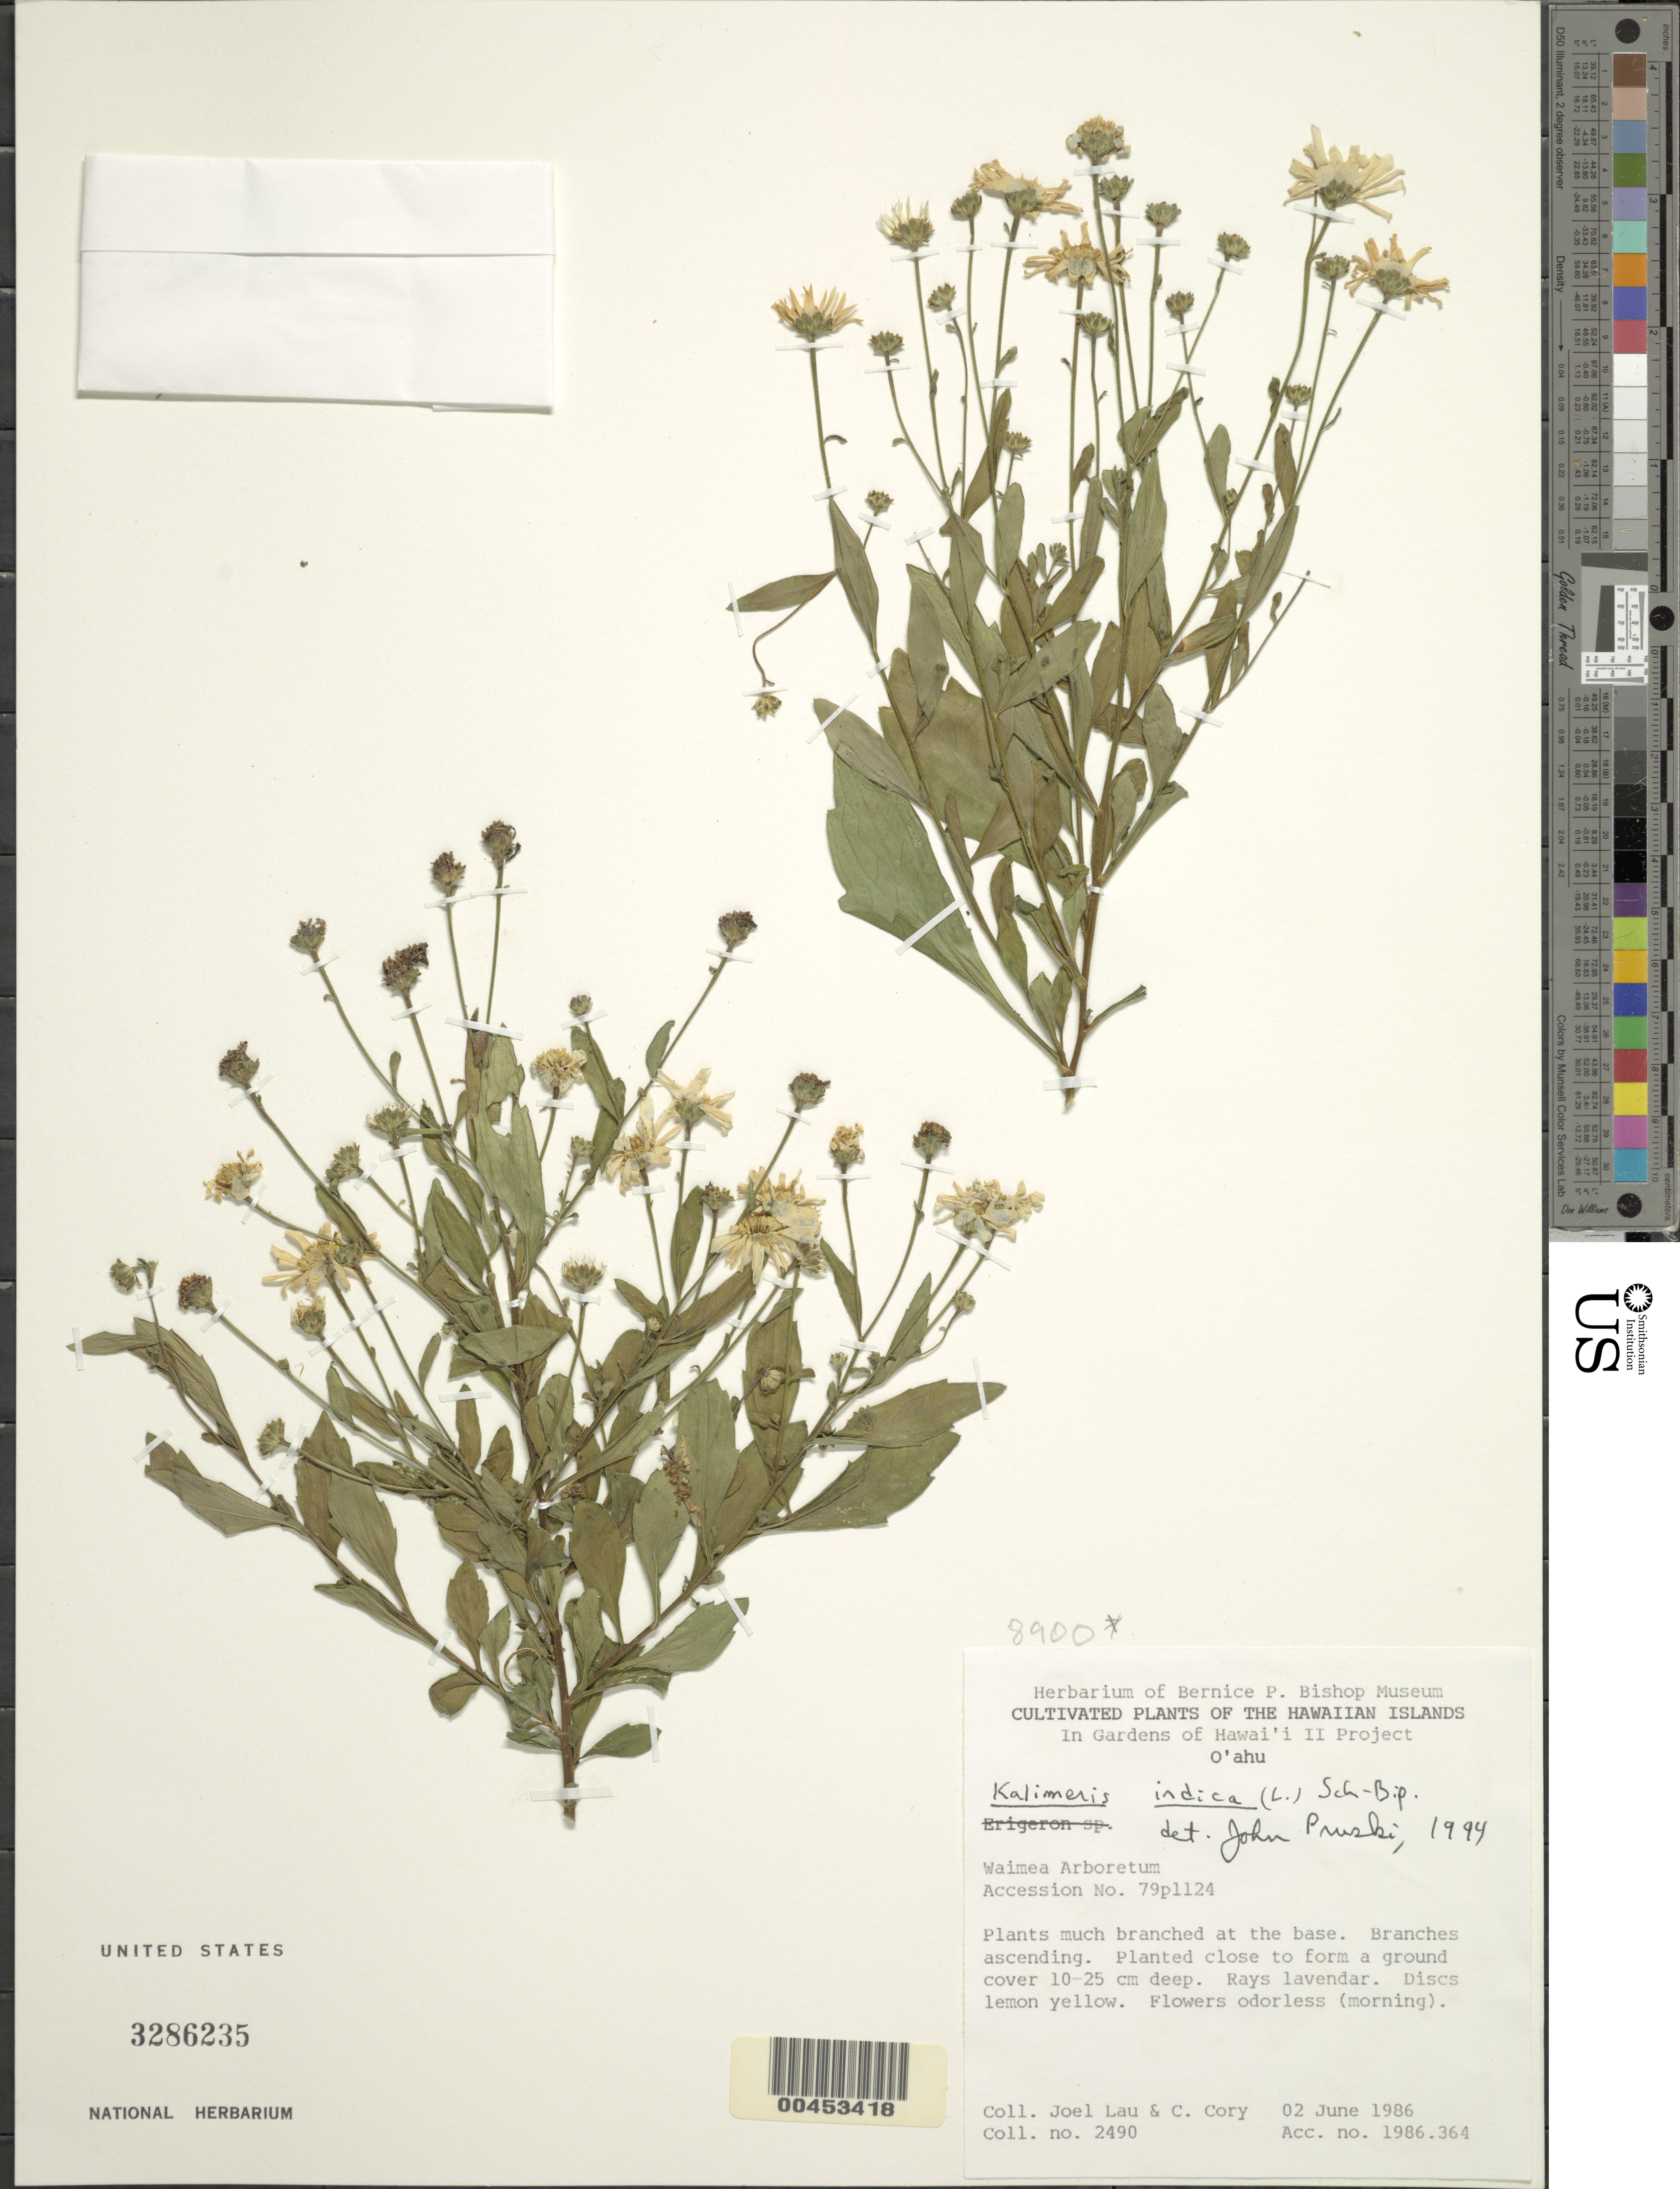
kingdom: Plantae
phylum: Tracheophyta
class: Magnoliopsida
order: Asterales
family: Asteraceae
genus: Kalimeris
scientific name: Kalimeris indica subsp. indica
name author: (L.) Sch. Bip.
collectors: J. Lau & C. Cory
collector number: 2490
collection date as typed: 2 Jun 1986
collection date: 1986-06-02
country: United States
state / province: Hawaii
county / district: Kauai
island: Kaua'i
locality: Waimea Arboretum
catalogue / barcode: US 3286235